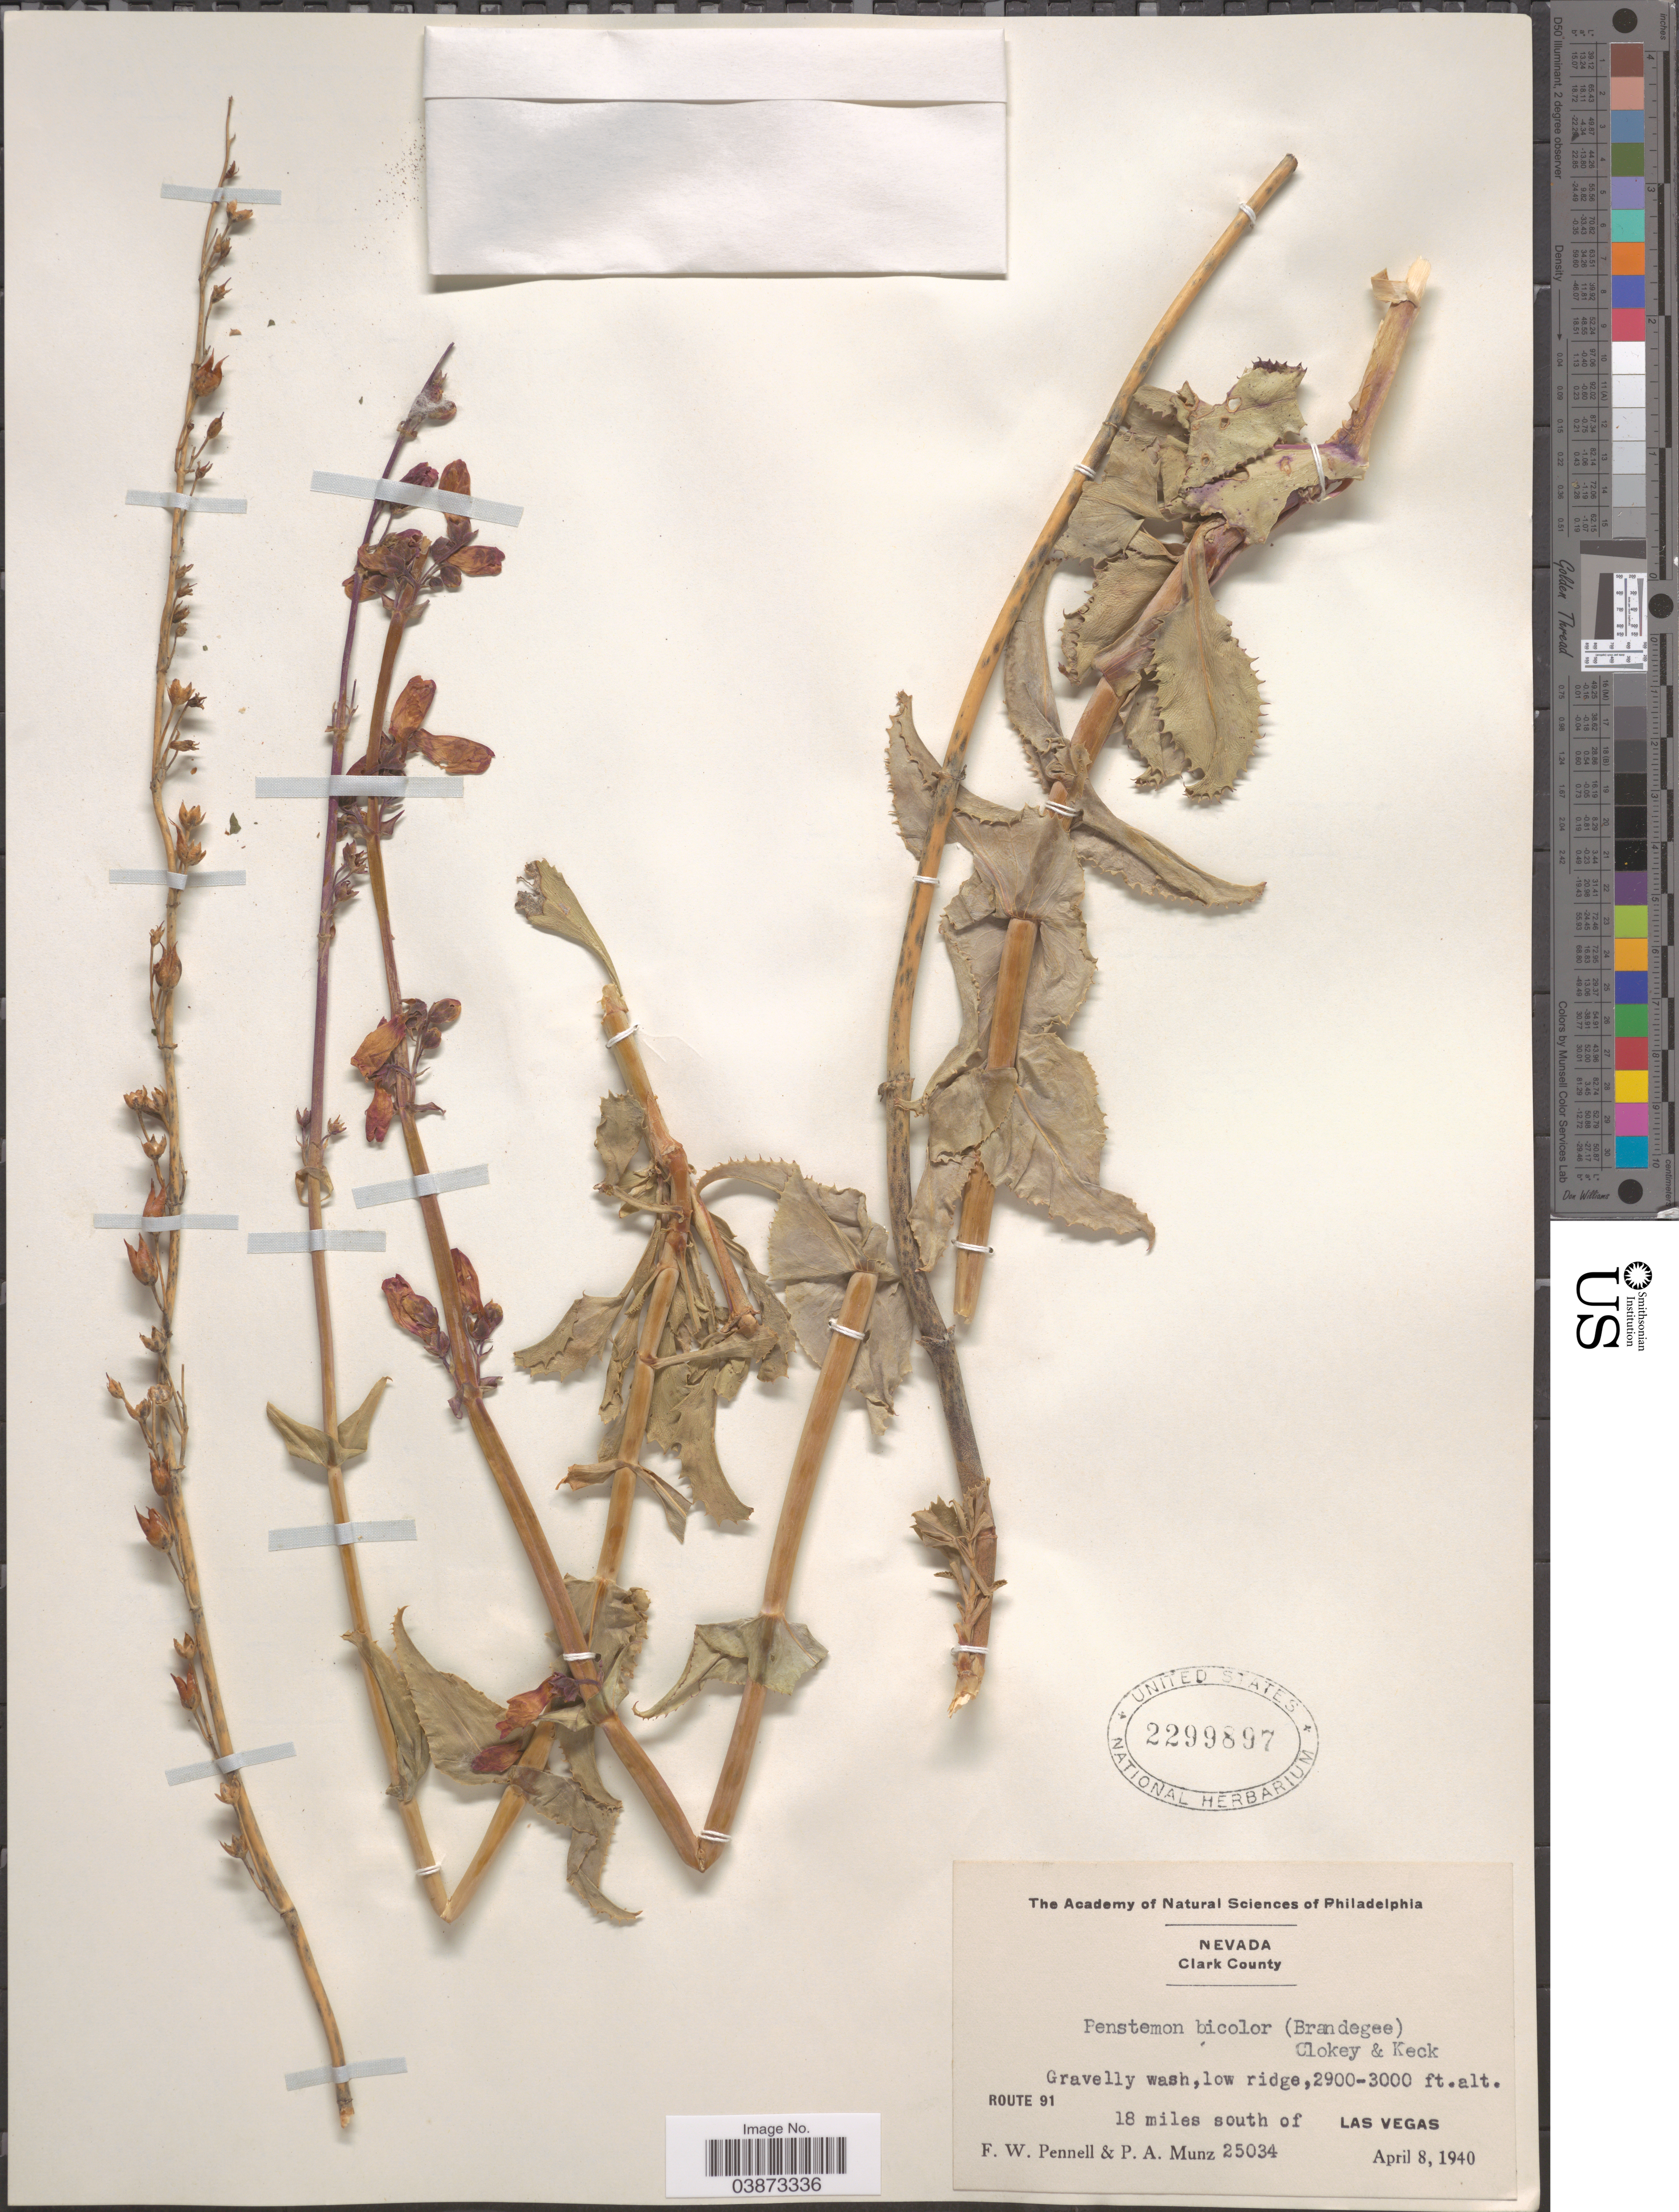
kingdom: Plantae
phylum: Tracheophyta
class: Magnoliopsida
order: Lamiales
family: Plantaginaceae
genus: Penstemon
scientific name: Penstemon bicolor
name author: (Brandegee) Clokey & D.D. Keck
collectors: F. W. Pennell & P. A. Munz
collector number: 25034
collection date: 1940-04-08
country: United States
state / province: Nevada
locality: Clark County. Route 91. 18 miles south of Las Vegas.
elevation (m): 884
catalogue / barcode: US 2299897